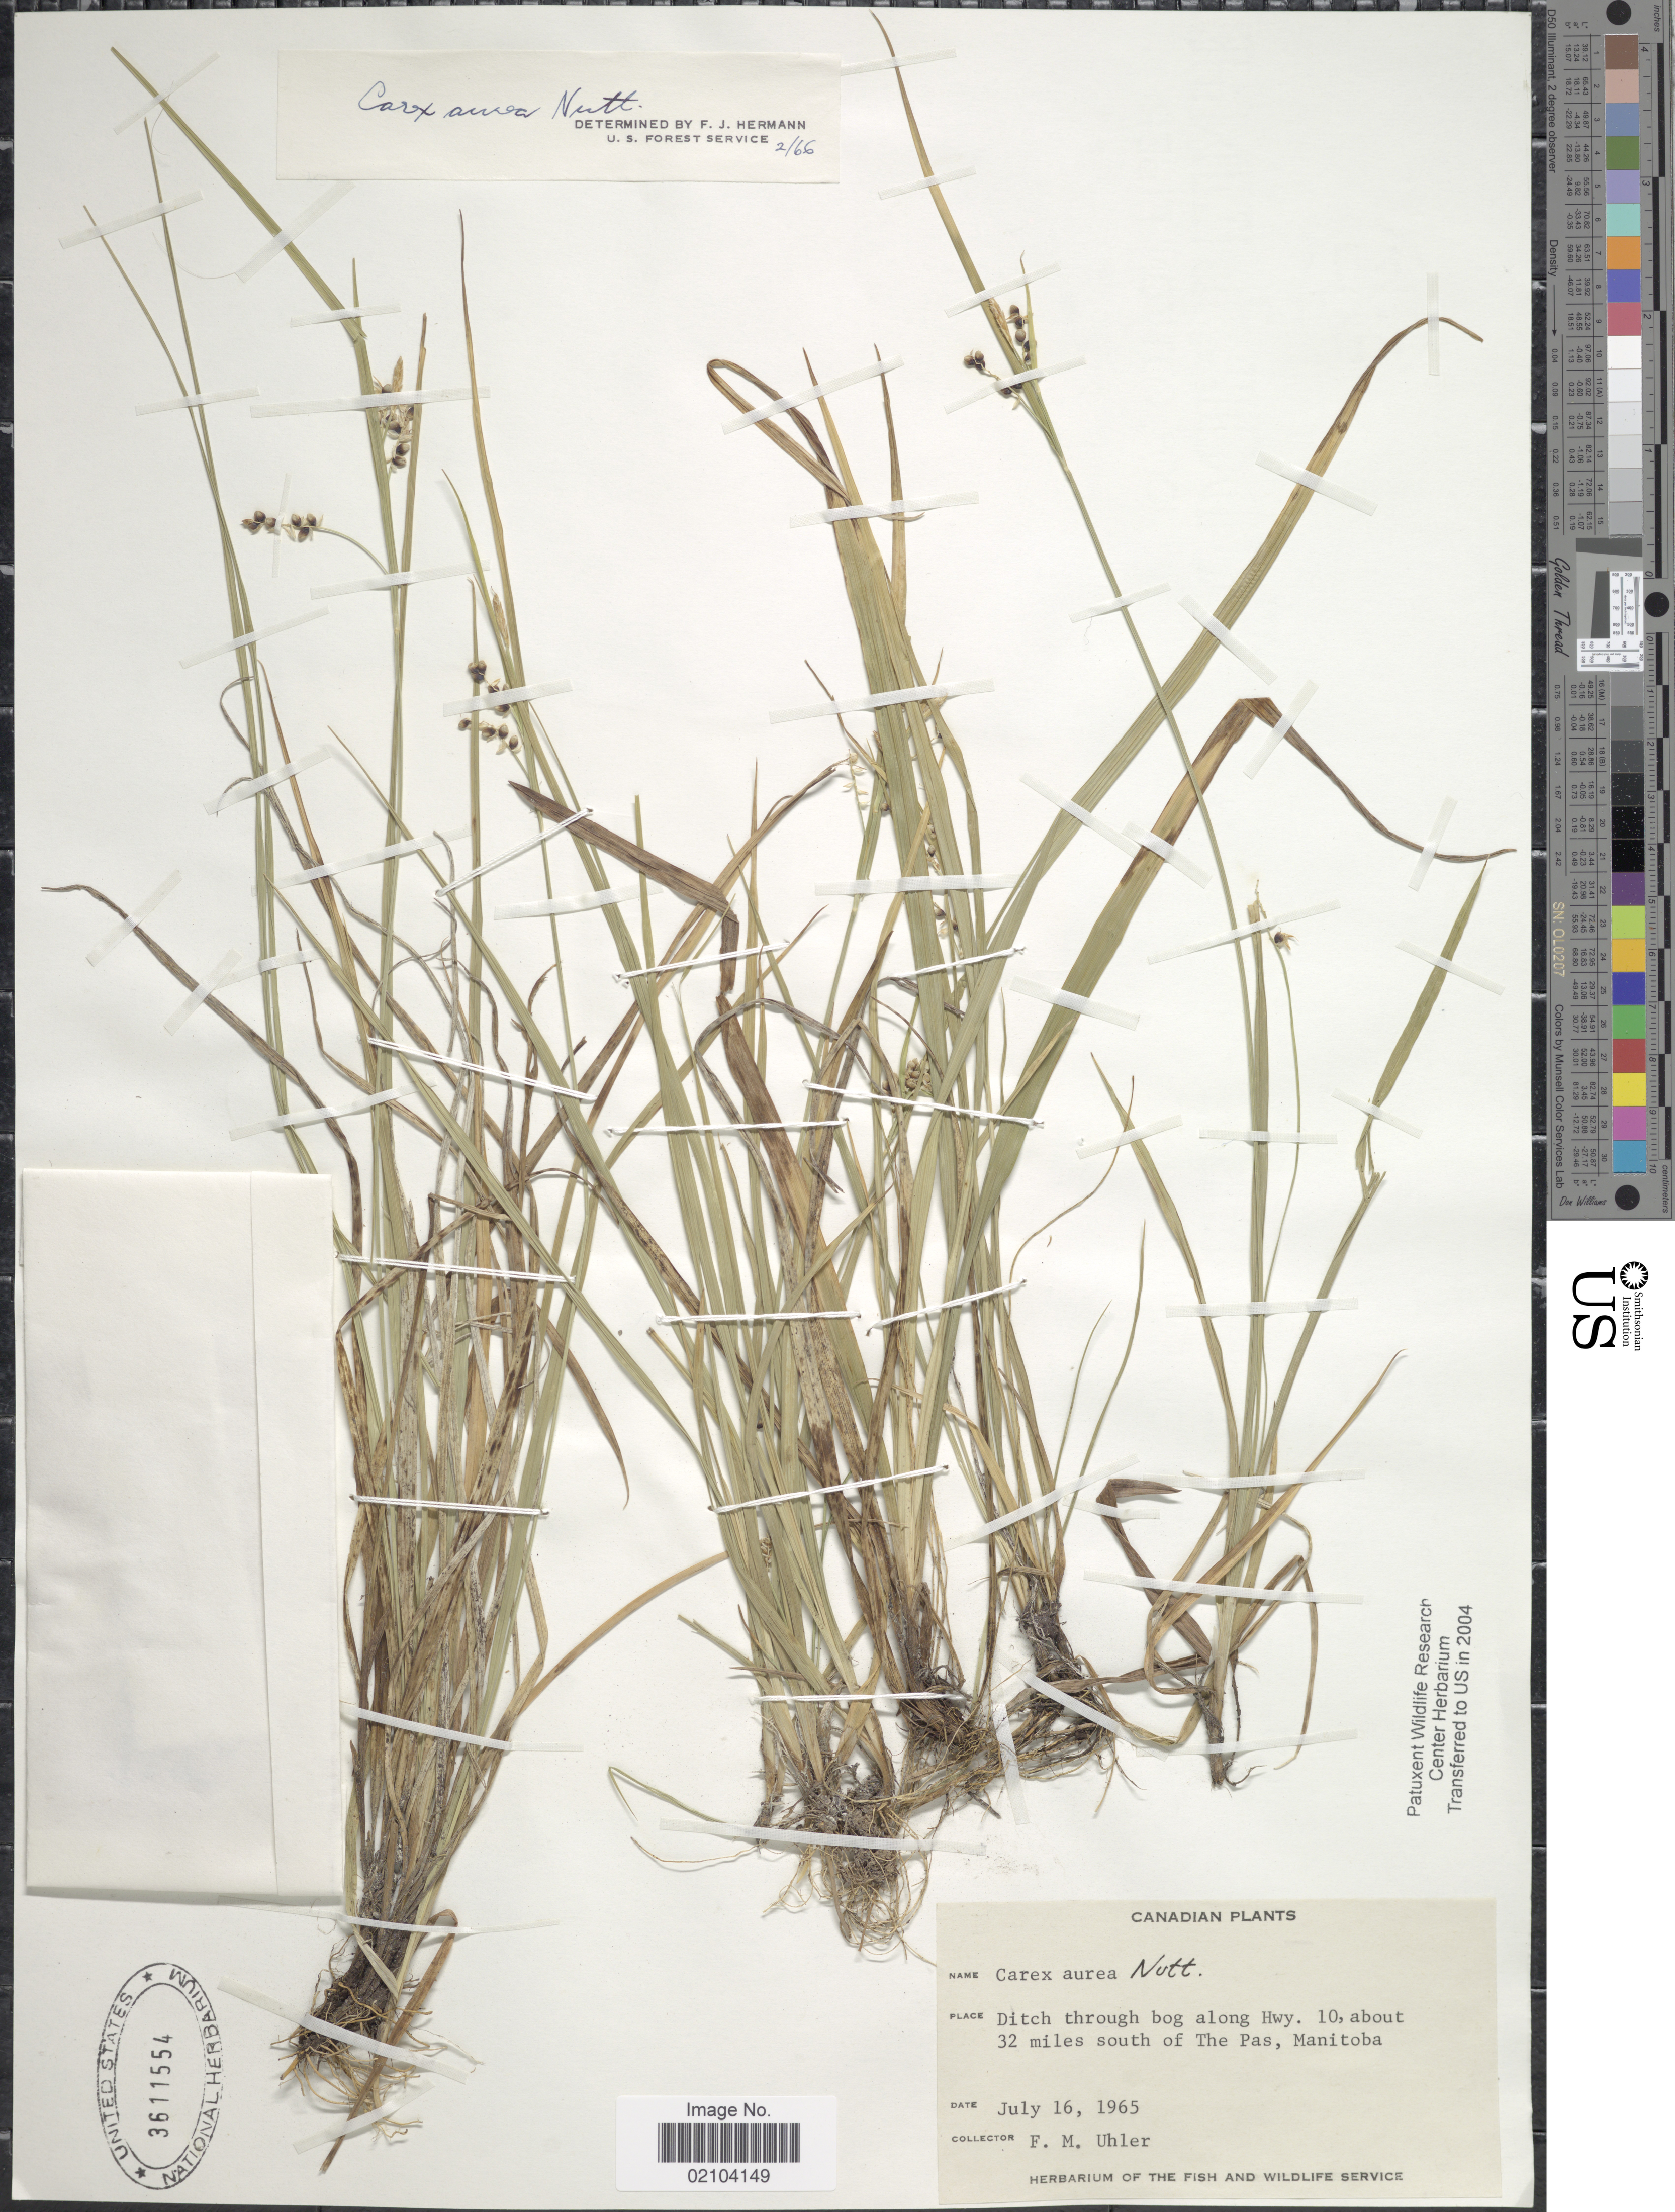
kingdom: Plantae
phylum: Tracheophyta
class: Liliopsida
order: Poales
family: Cyperaceae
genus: Carex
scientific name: Carex aurea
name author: Nutt.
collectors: F. M. Uhler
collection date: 1965-07-16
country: Canada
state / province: Manitoba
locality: Ditch through bog along Hwy. 10 about 32 miles south of The Pas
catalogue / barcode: US 3611554